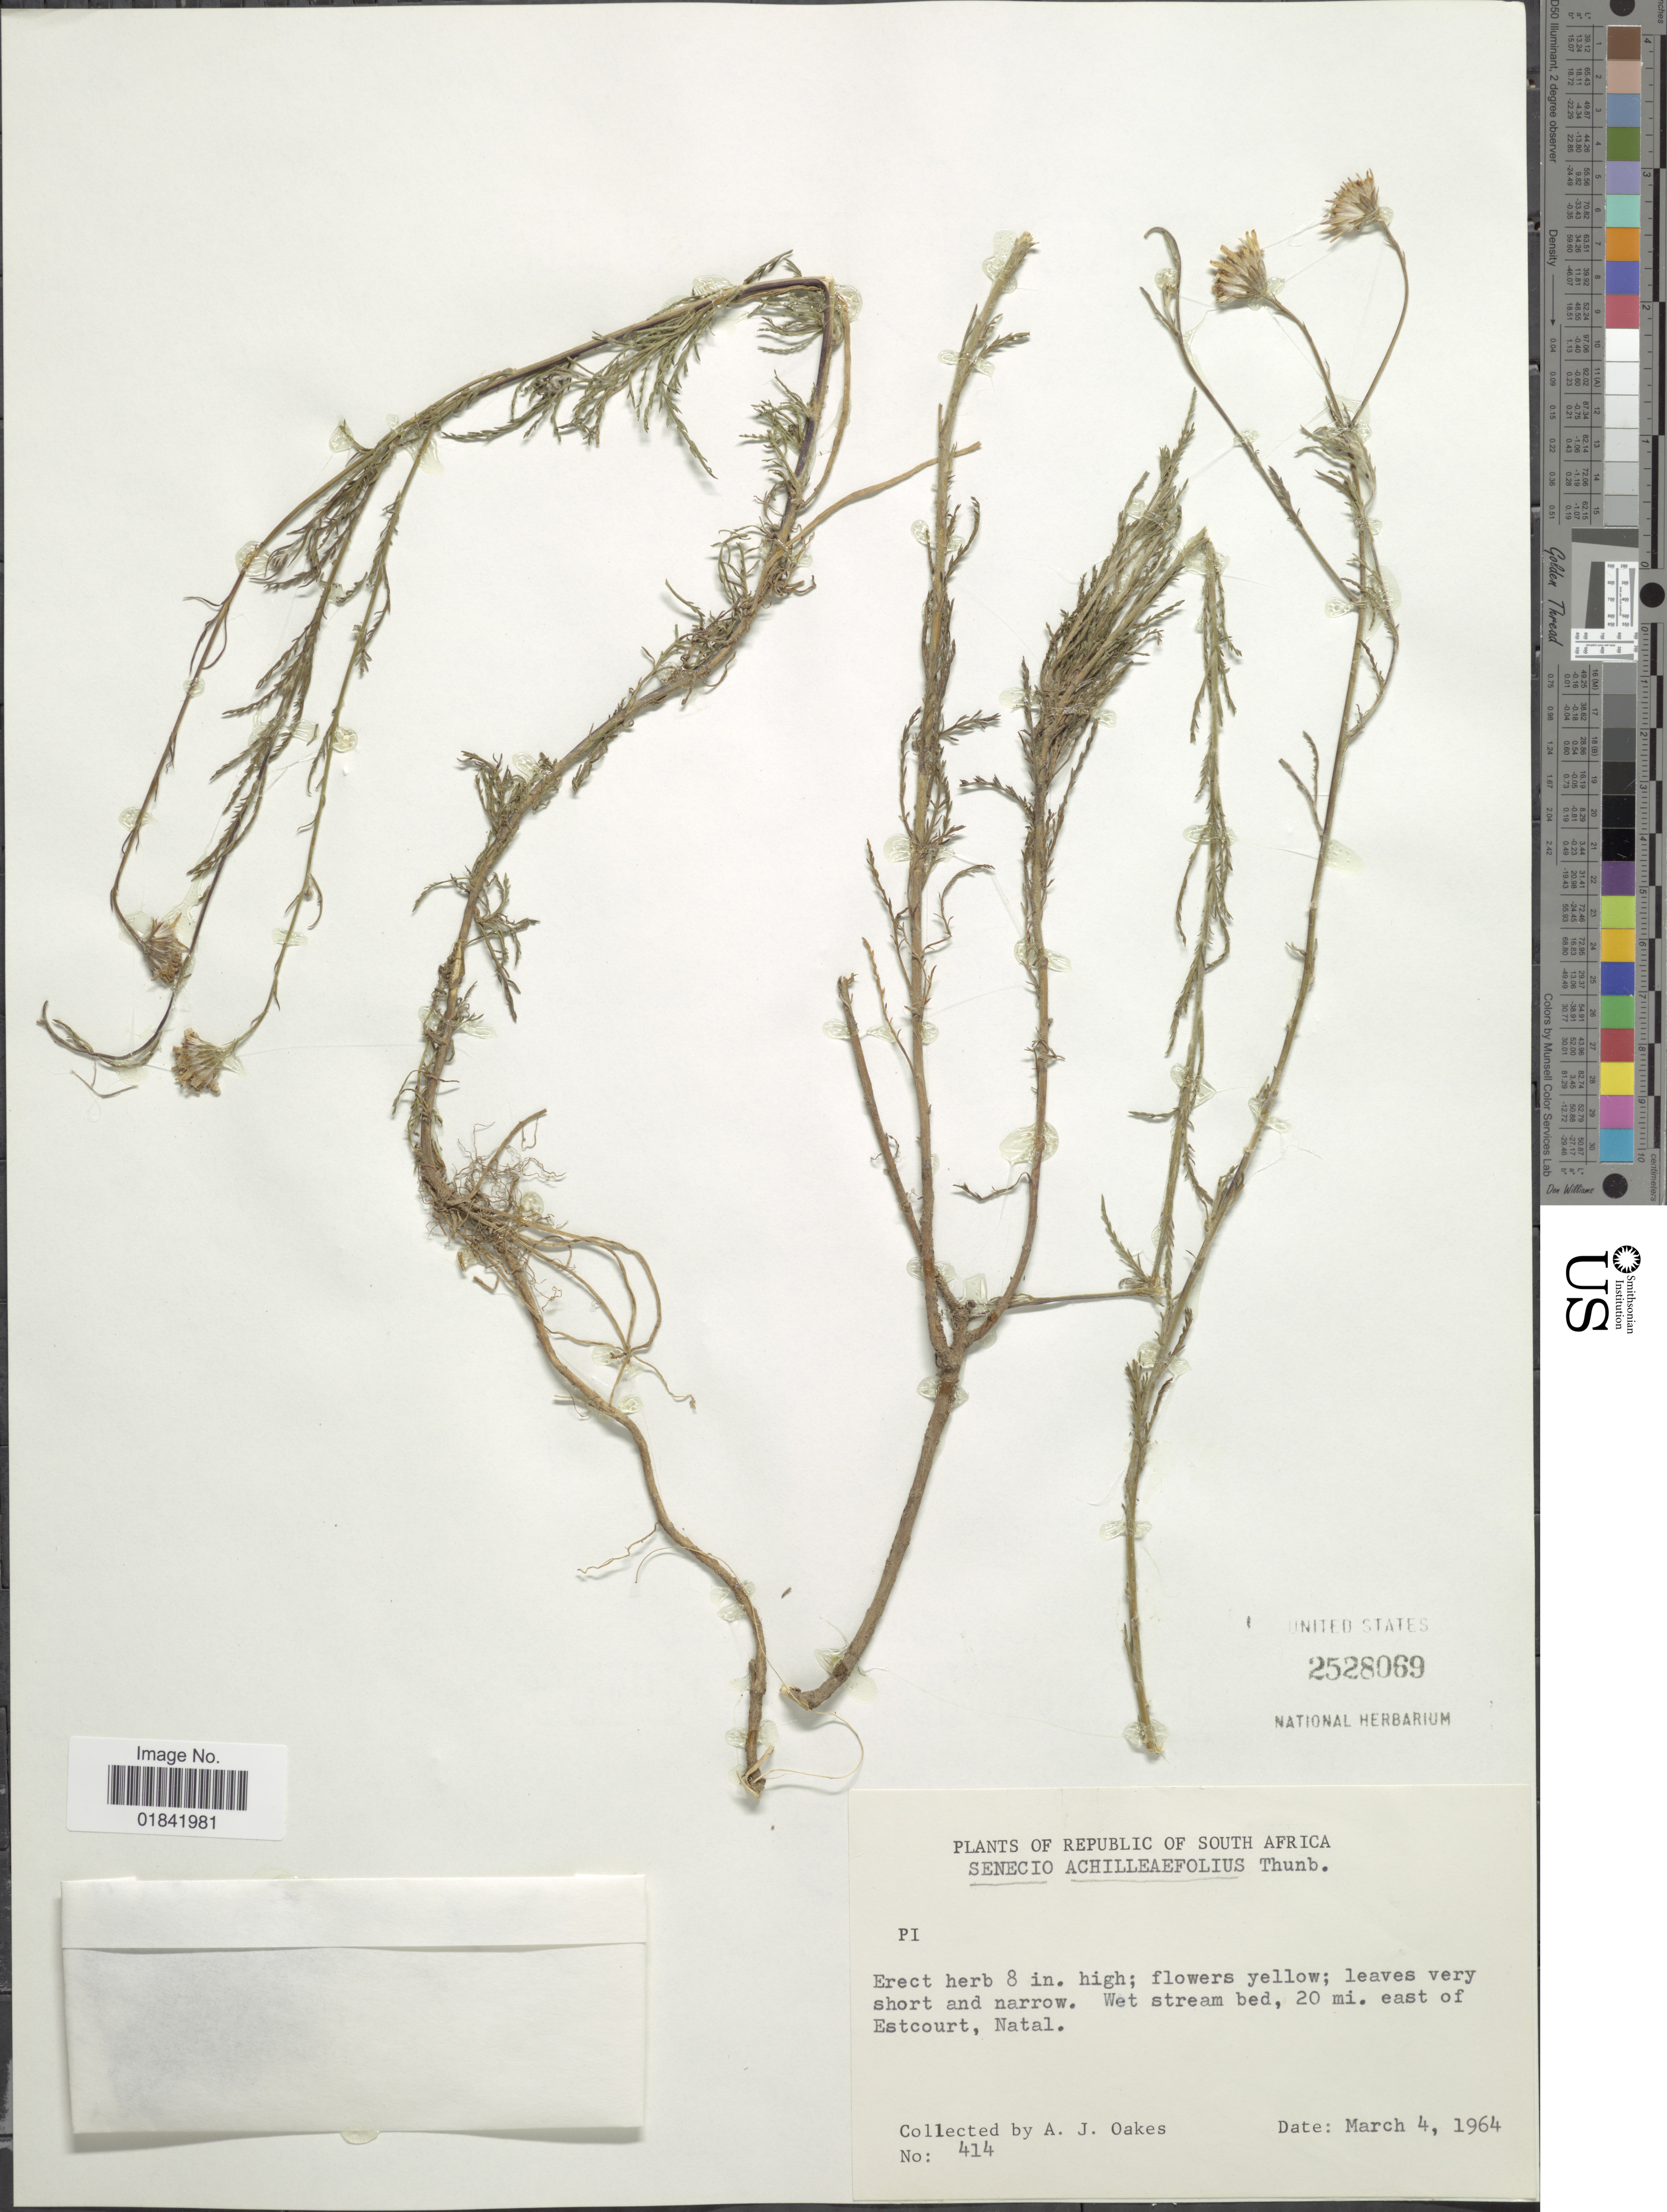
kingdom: Plantae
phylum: Tracheophyta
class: Magnoliopsida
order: Asterales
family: Asteraceae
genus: Senecio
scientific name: Senecio achilleifolius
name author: DC.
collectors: A. Oakes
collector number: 414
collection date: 1964-03-04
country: South Africa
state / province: KwaZulu-Natal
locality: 20 mi. east of Estcourt, Natal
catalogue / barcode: US 2528069